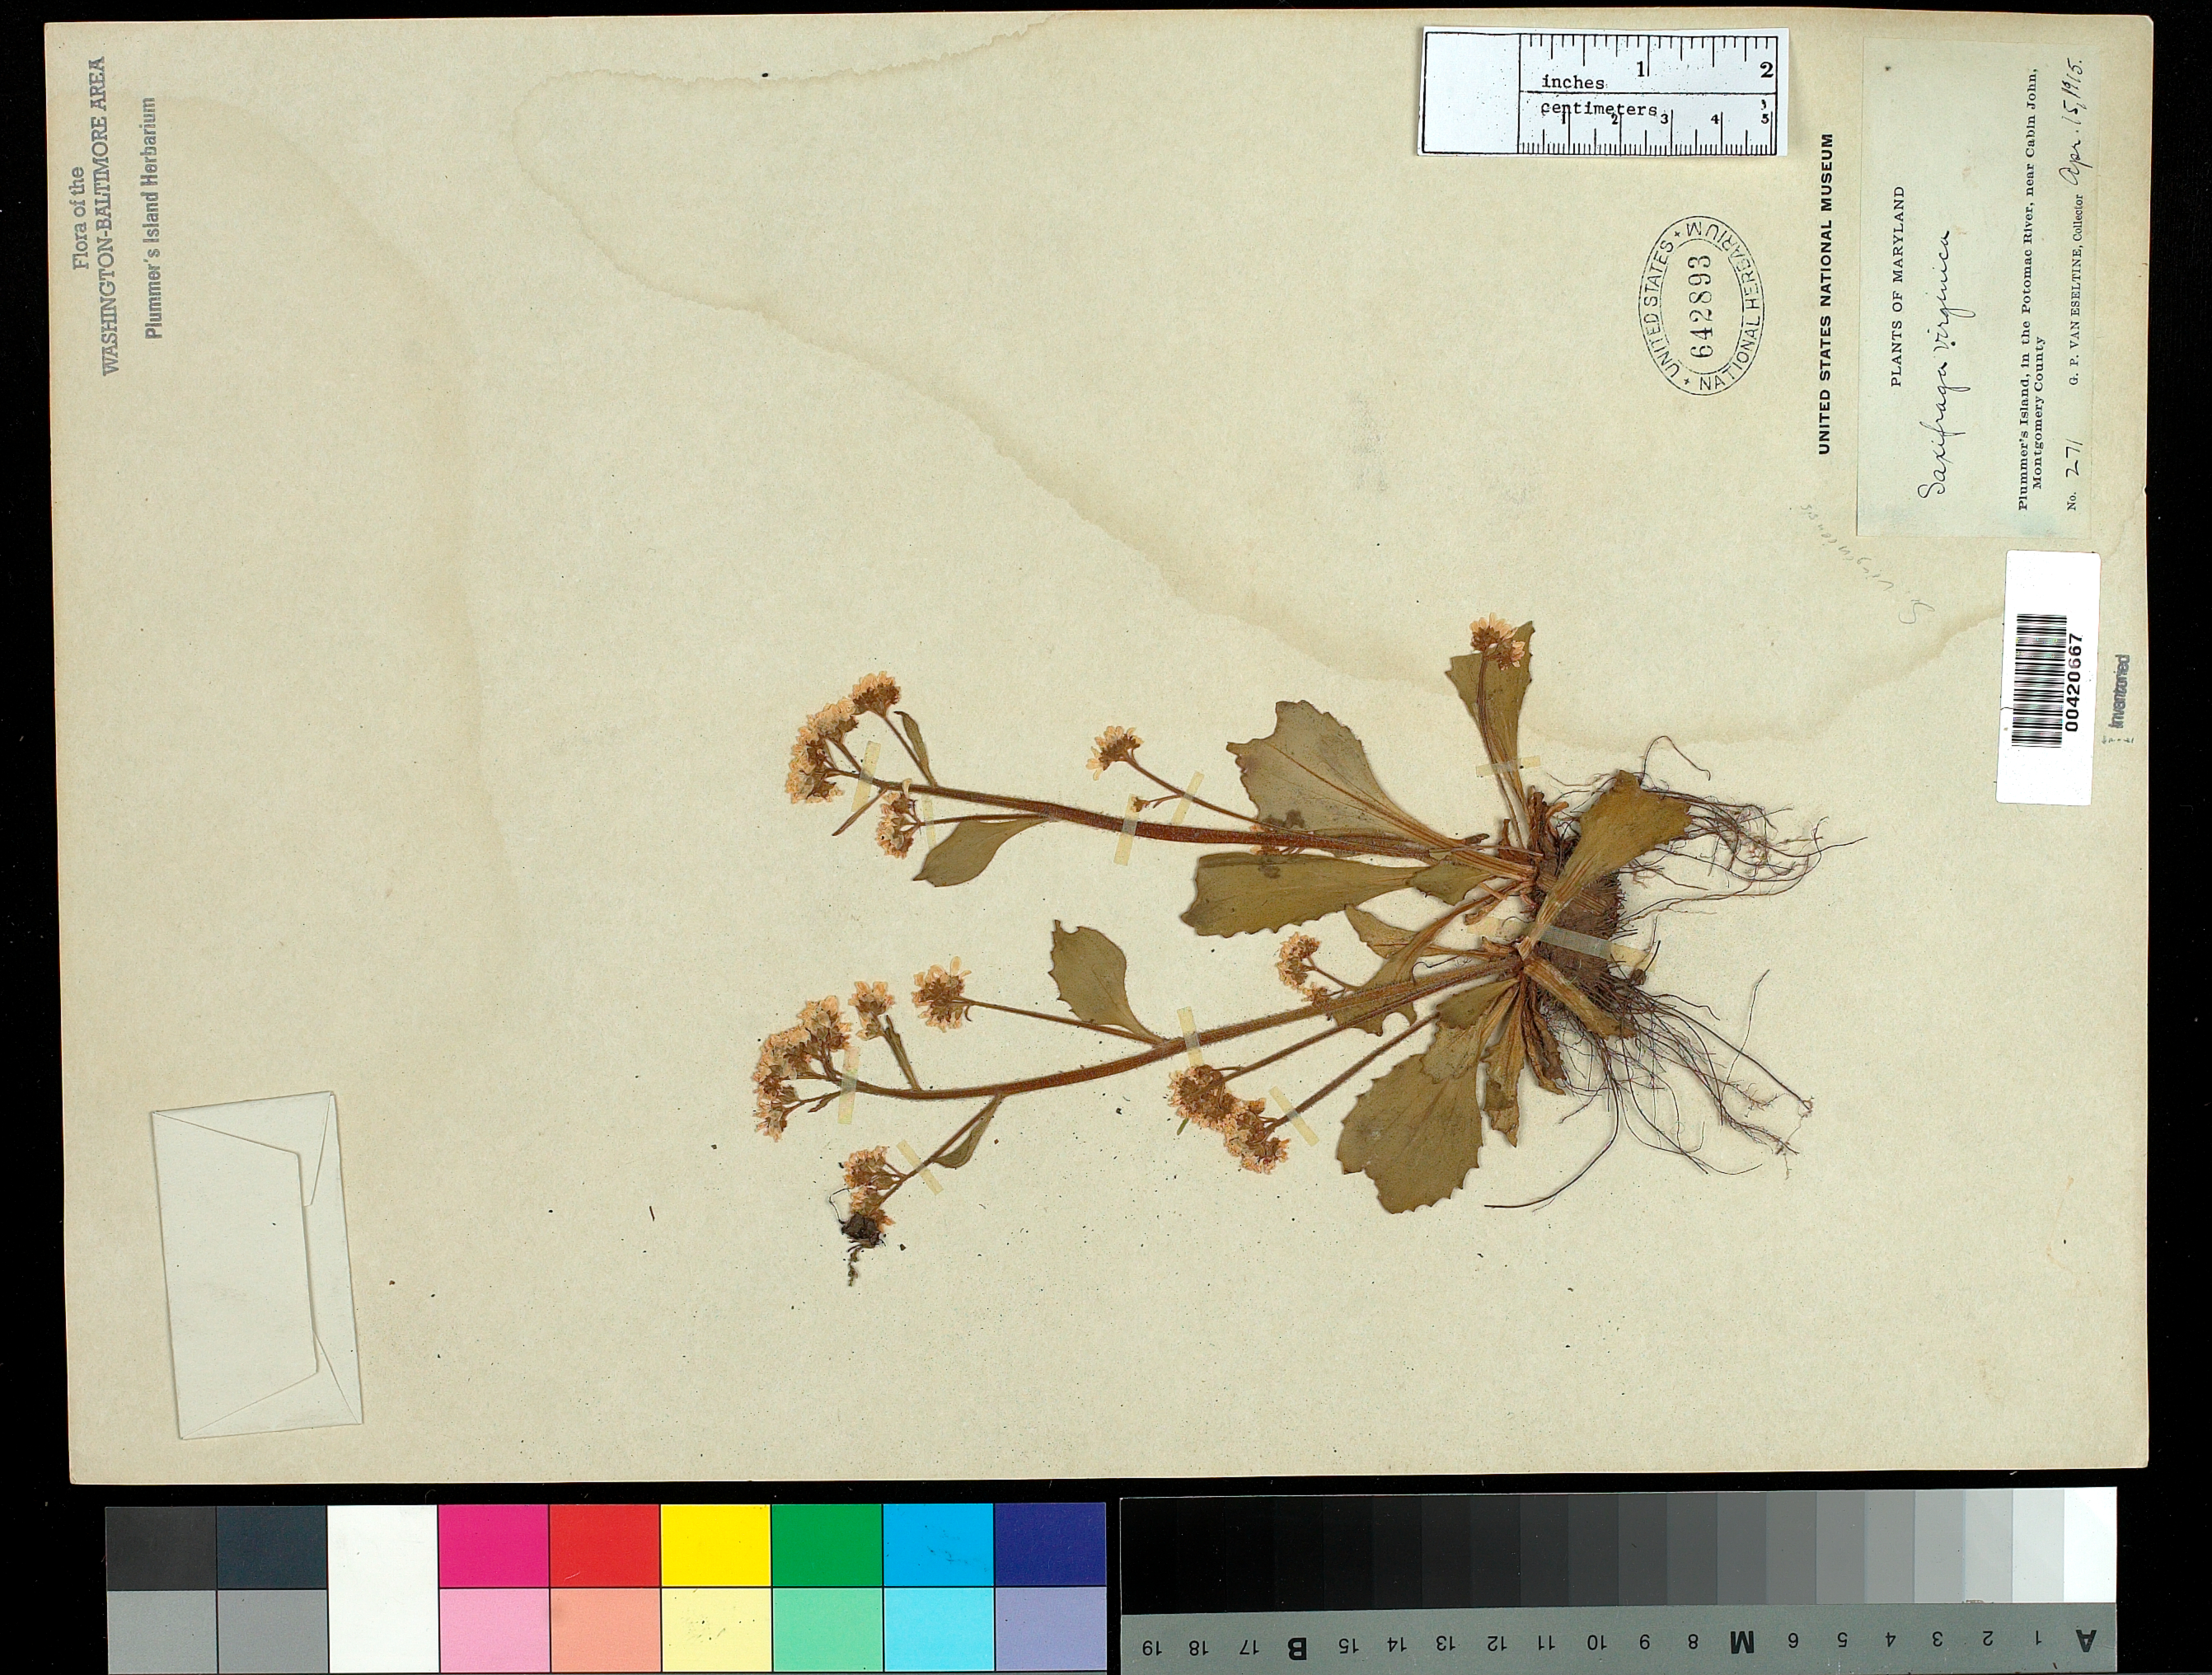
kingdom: Plantae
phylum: Tracheophyta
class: Magnoliopsida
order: Saxifragales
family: Saxifragaceae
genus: Micranthes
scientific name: Micranthes virginiensis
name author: (Michx.) Small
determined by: Strong, Mark T., (BOT), Smithsonian Institution - National Museum of Natural History (UNITED STATES)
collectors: G. P. Van Eseltine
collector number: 271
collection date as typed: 15 Apr 1915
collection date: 1915-04-15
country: United States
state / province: Maryland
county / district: Montgomery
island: Plummers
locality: Plummer's Island C. & O. Canal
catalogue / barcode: US 642893